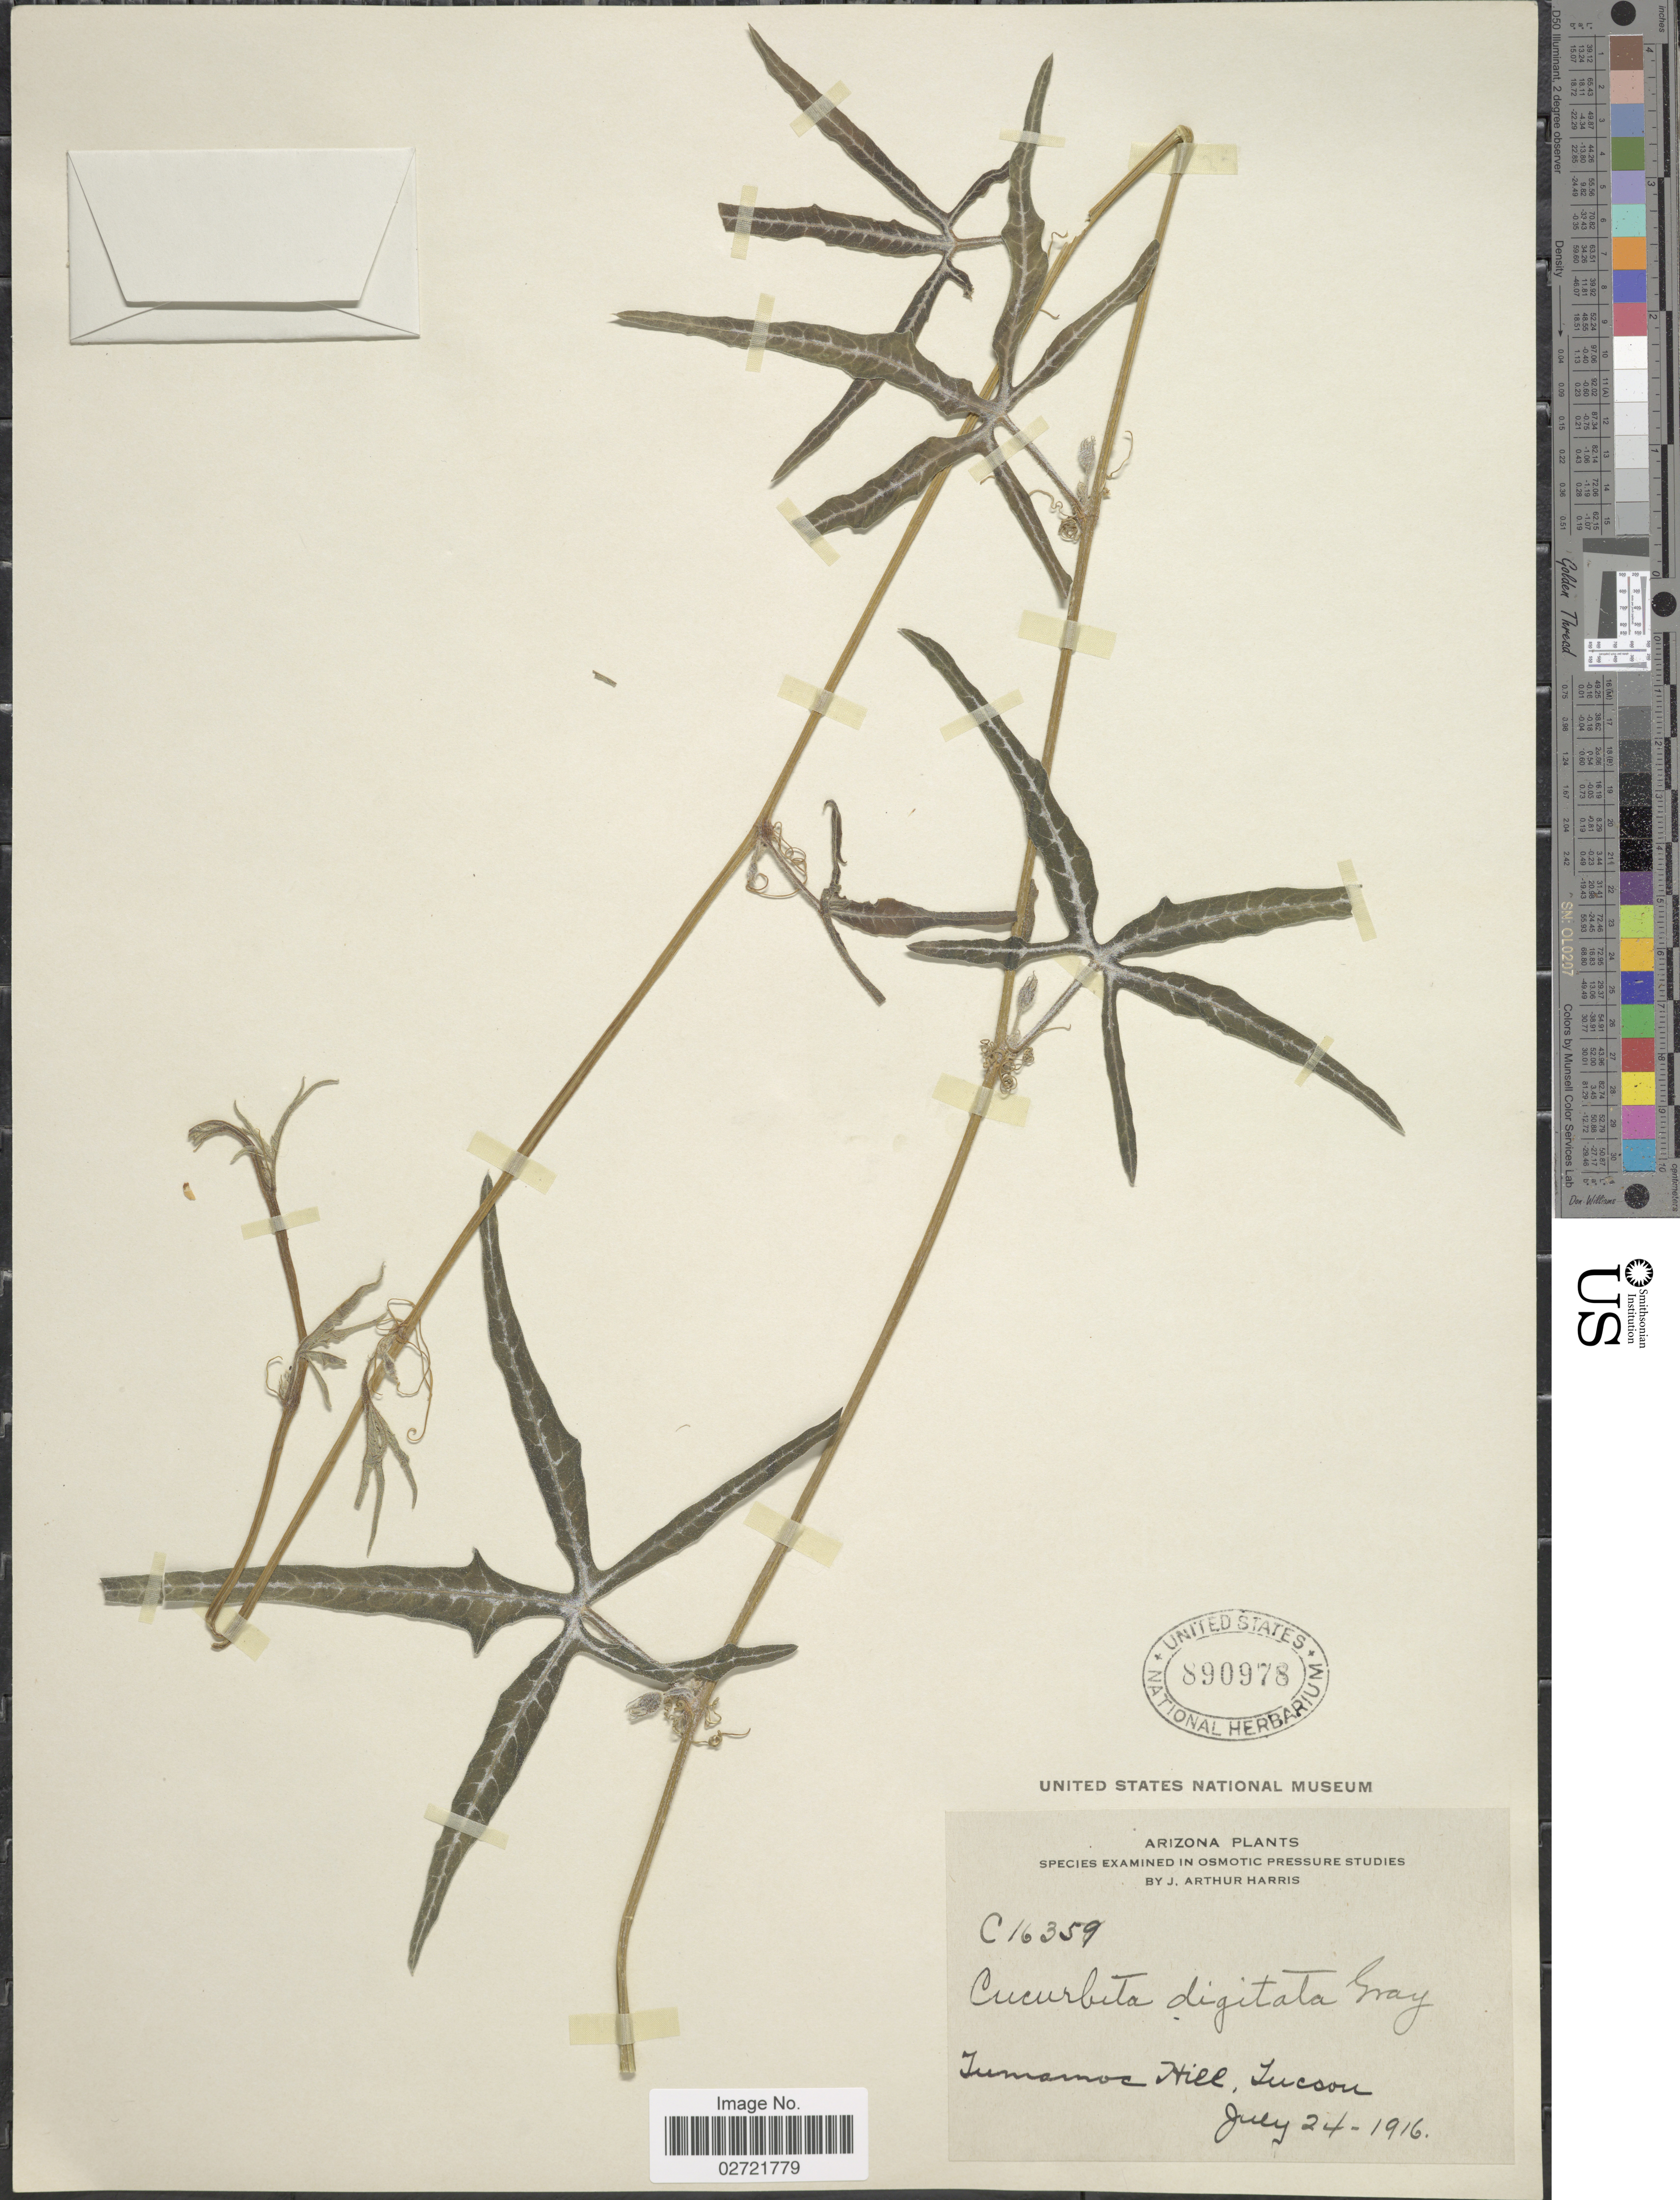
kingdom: Plantae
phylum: Tracheophyta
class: Magnoliopsida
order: Cucurbitales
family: Cucurbitaceae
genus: Cucurbita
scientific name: Cucurbita digitata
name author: A. Gray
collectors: J. A. Harris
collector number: C16359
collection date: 1916-07-24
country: United States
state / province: Arizona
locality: Tumanoc Hill, Tucson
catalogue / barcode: US 890978